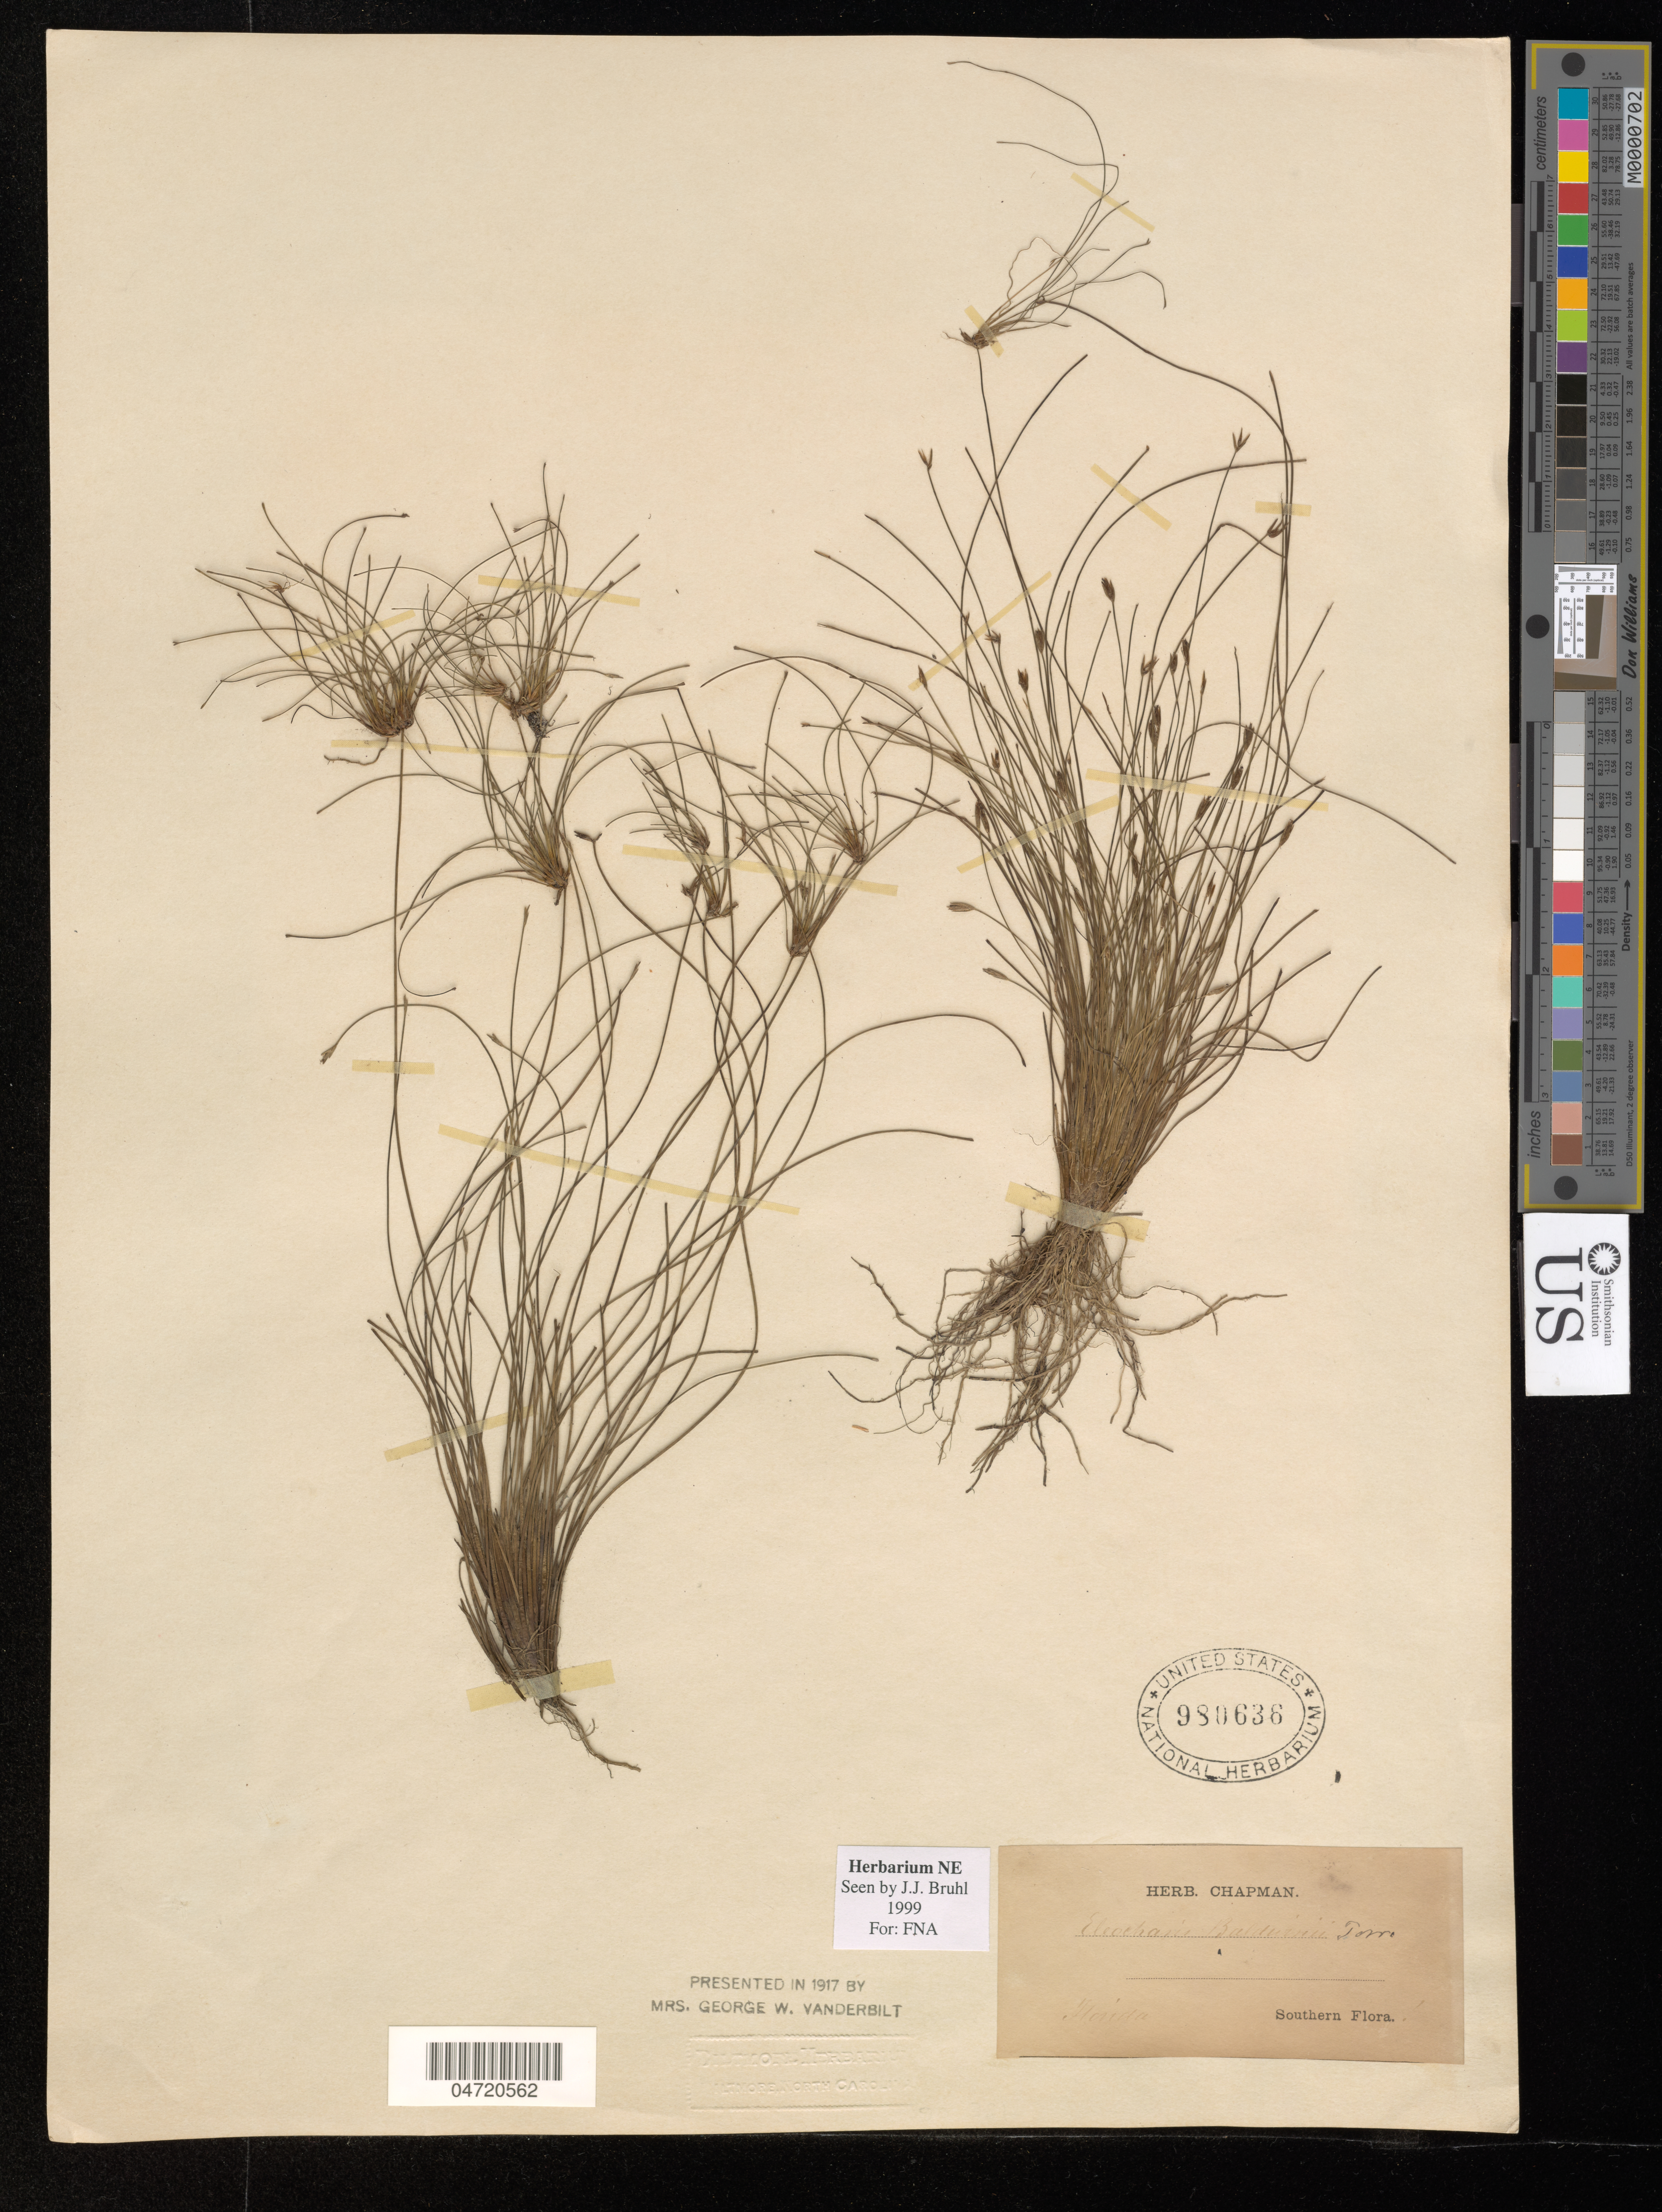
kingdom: Plantae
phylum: Tracheophyta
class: Liliopsida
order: Poales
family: Cyperaceae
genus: Eleocharis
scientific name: Eleocharis baldwinii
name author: (Torr.) Chapm.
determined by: Bruhl, J. J., (NE), University of New England (AUSTRALIA)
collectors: A. W. Chapman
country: United States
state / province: Florida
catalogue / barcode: US 980636